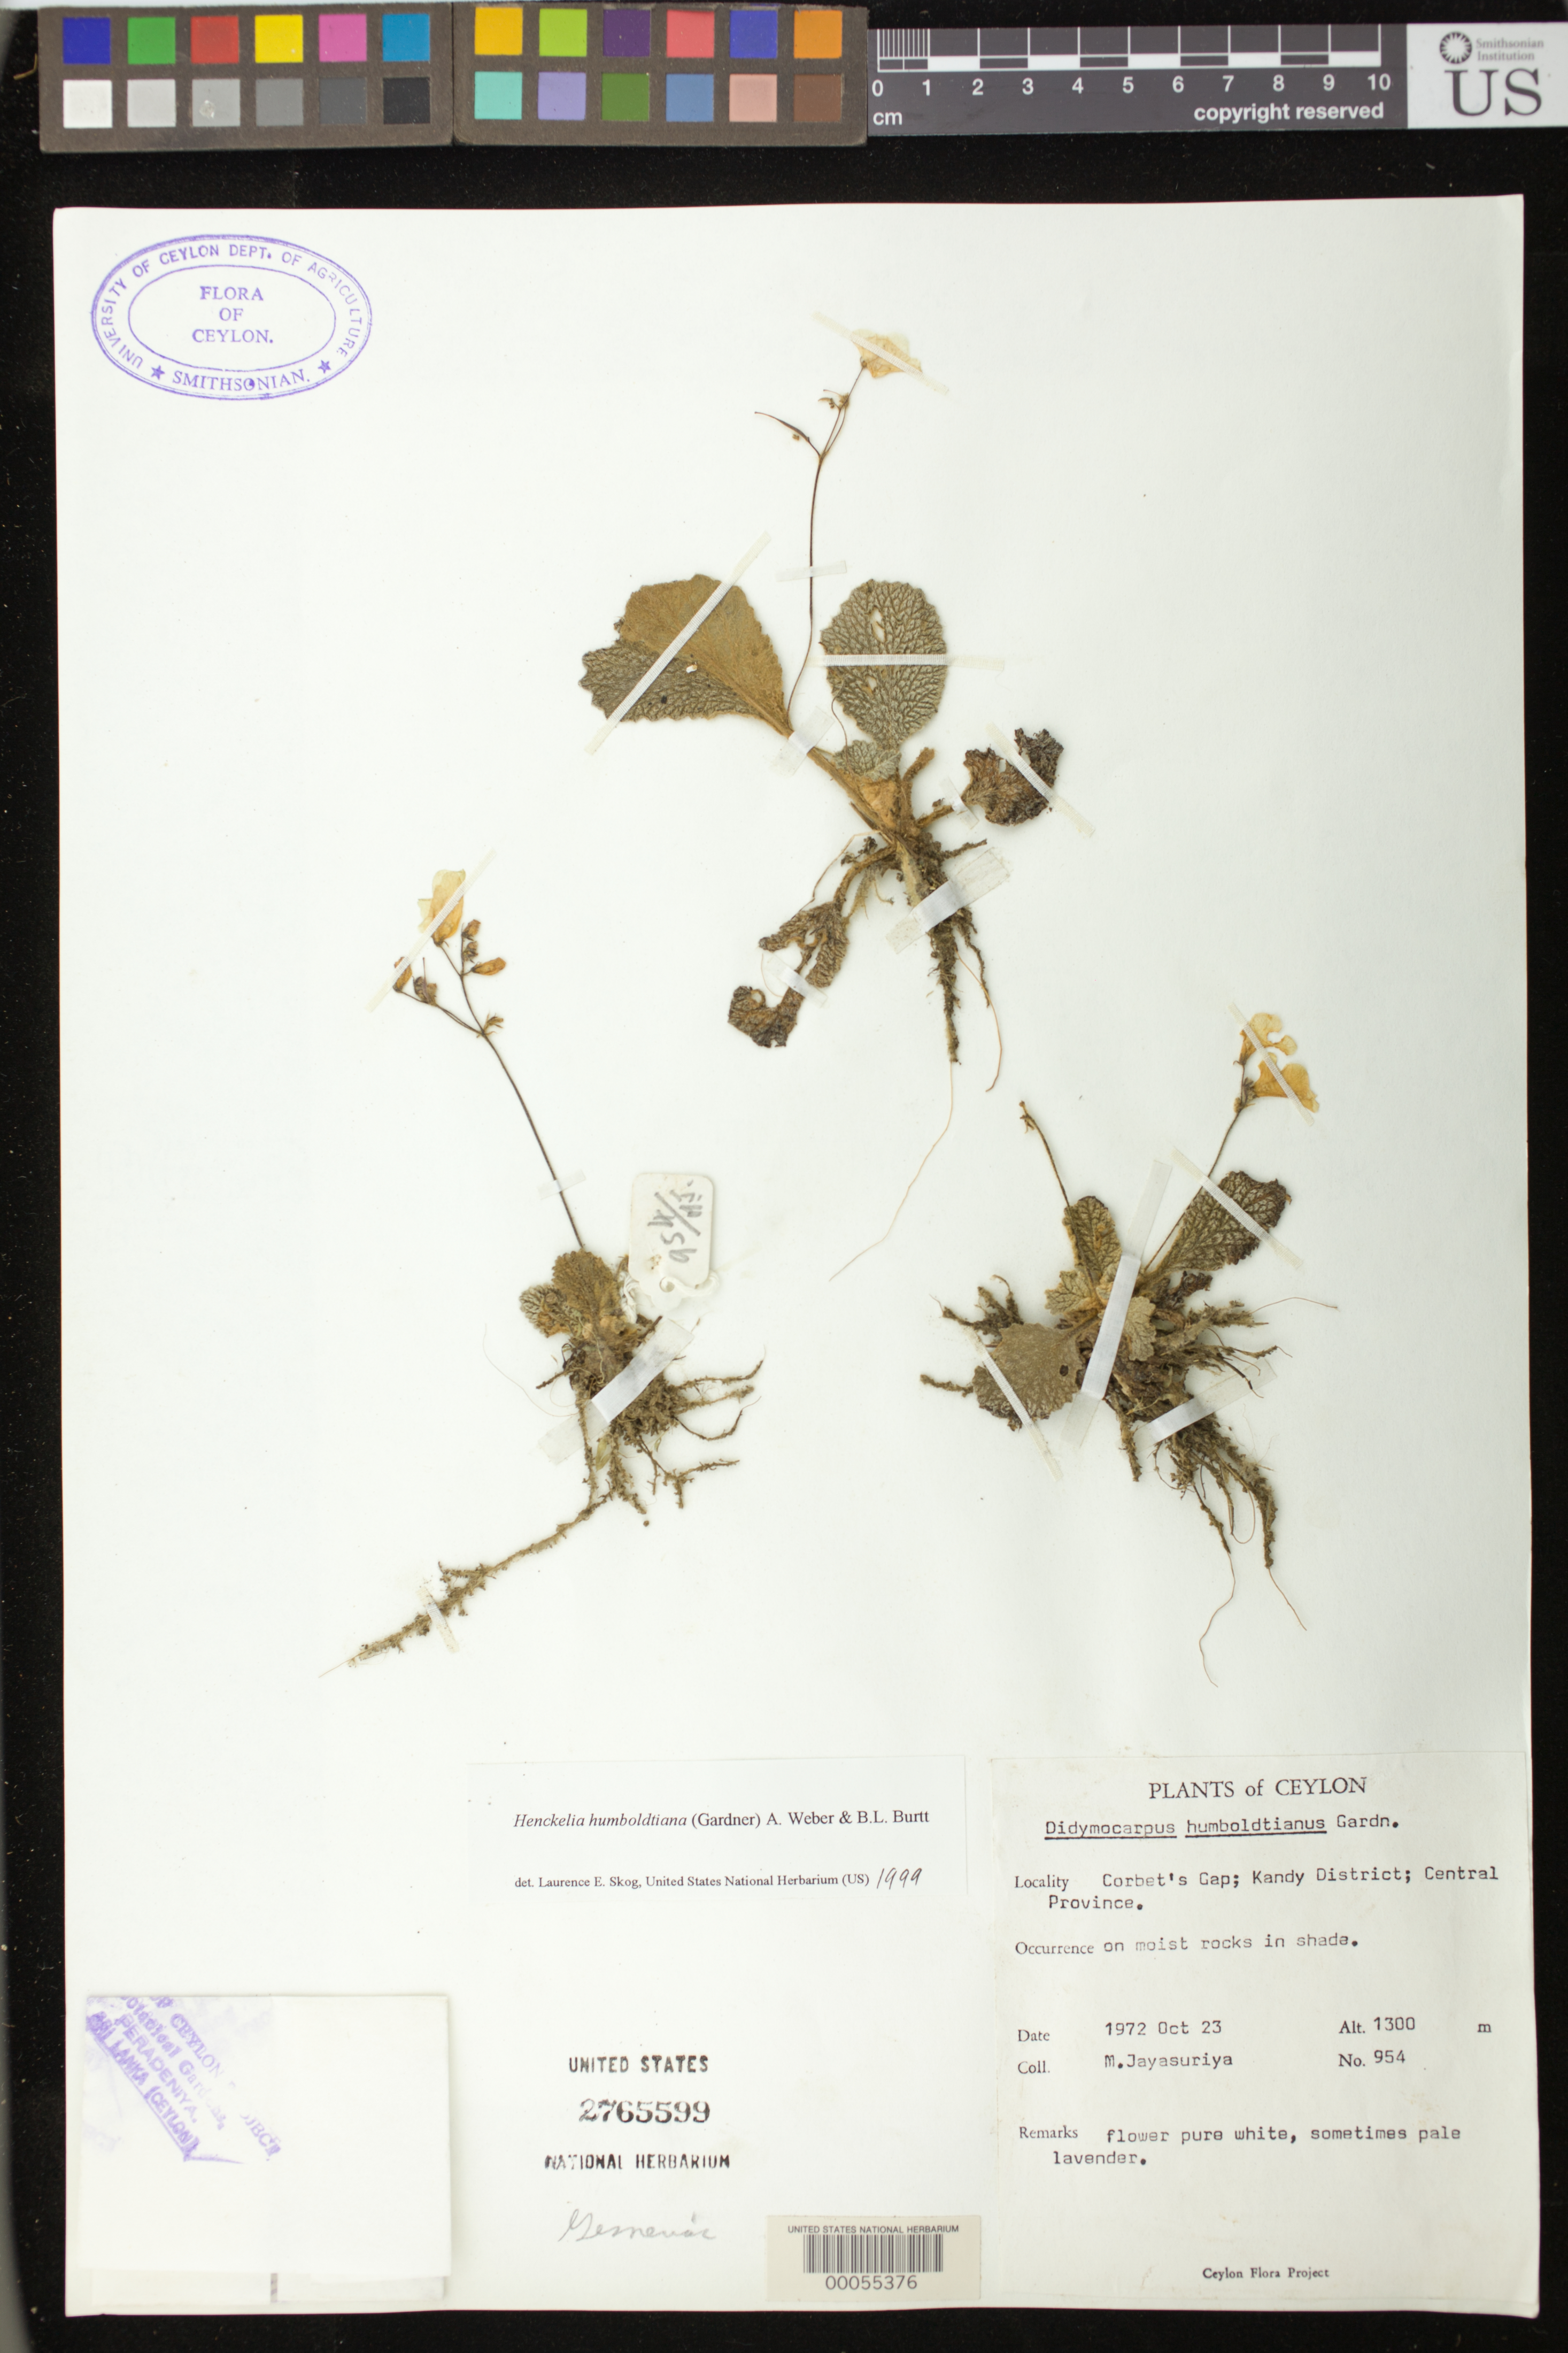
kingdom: Plantae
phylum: Tracheophyta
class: Magnoliopsida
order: Lamiales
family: Gesneriaceae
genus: Henckelia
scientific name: Henckelia humboldtiana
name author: (Gardner) A. Weber & B.L. Burtt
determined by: Skog, Laurence E.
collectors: A. H. Jayasuriya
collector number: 954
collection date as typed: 23 Oct 1972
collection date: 1972-10-23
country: Sri Lanka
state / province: Central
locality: Kandy dist., Corbet's cap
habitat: On moist rocks in shade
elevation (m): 1300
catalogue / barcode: US 2765599